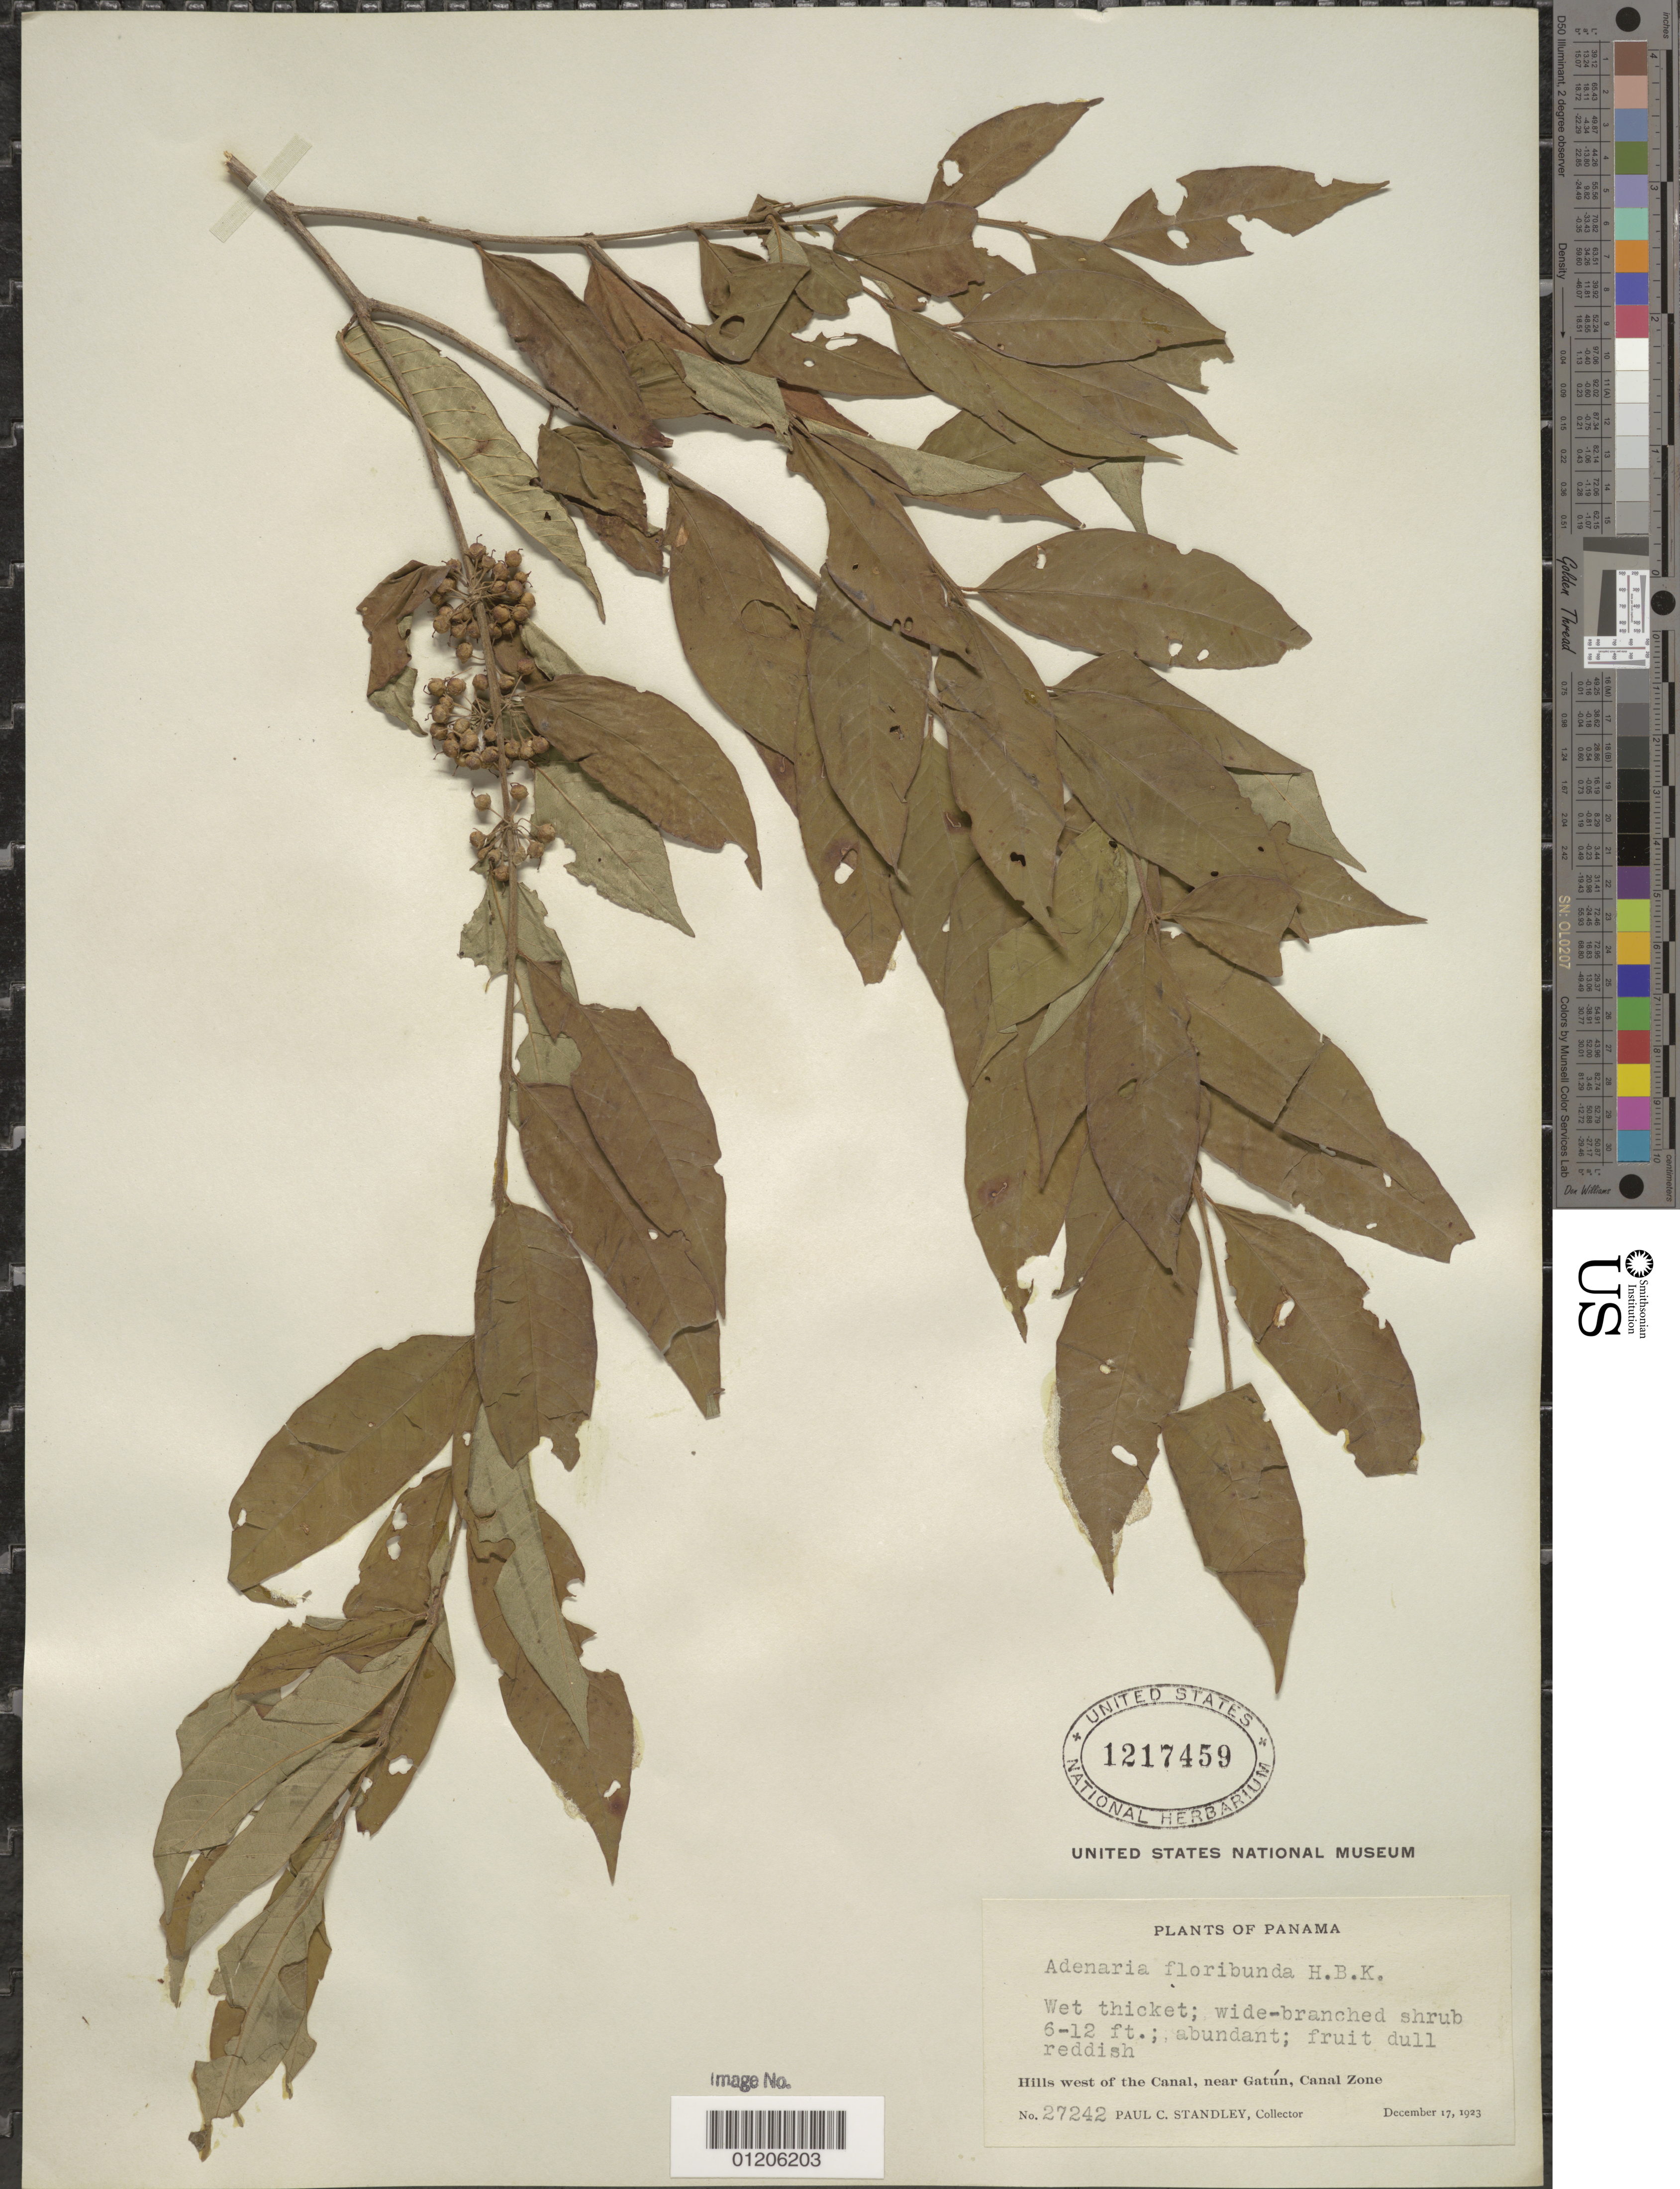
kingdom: Plantae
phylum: Tracheophyta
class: Magnoliopsida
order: Myrtales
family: Lythraceae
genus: Adenaria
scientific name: Adenaria floribunda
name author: Kunth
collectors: P. C. Standley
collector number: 27242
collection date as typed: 17 Dec 1923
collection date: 1923-12-17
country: Panama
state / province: Colón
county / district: Canal Zone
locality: Hills W of the Canal, near Gatún.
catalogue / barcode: US 1217459